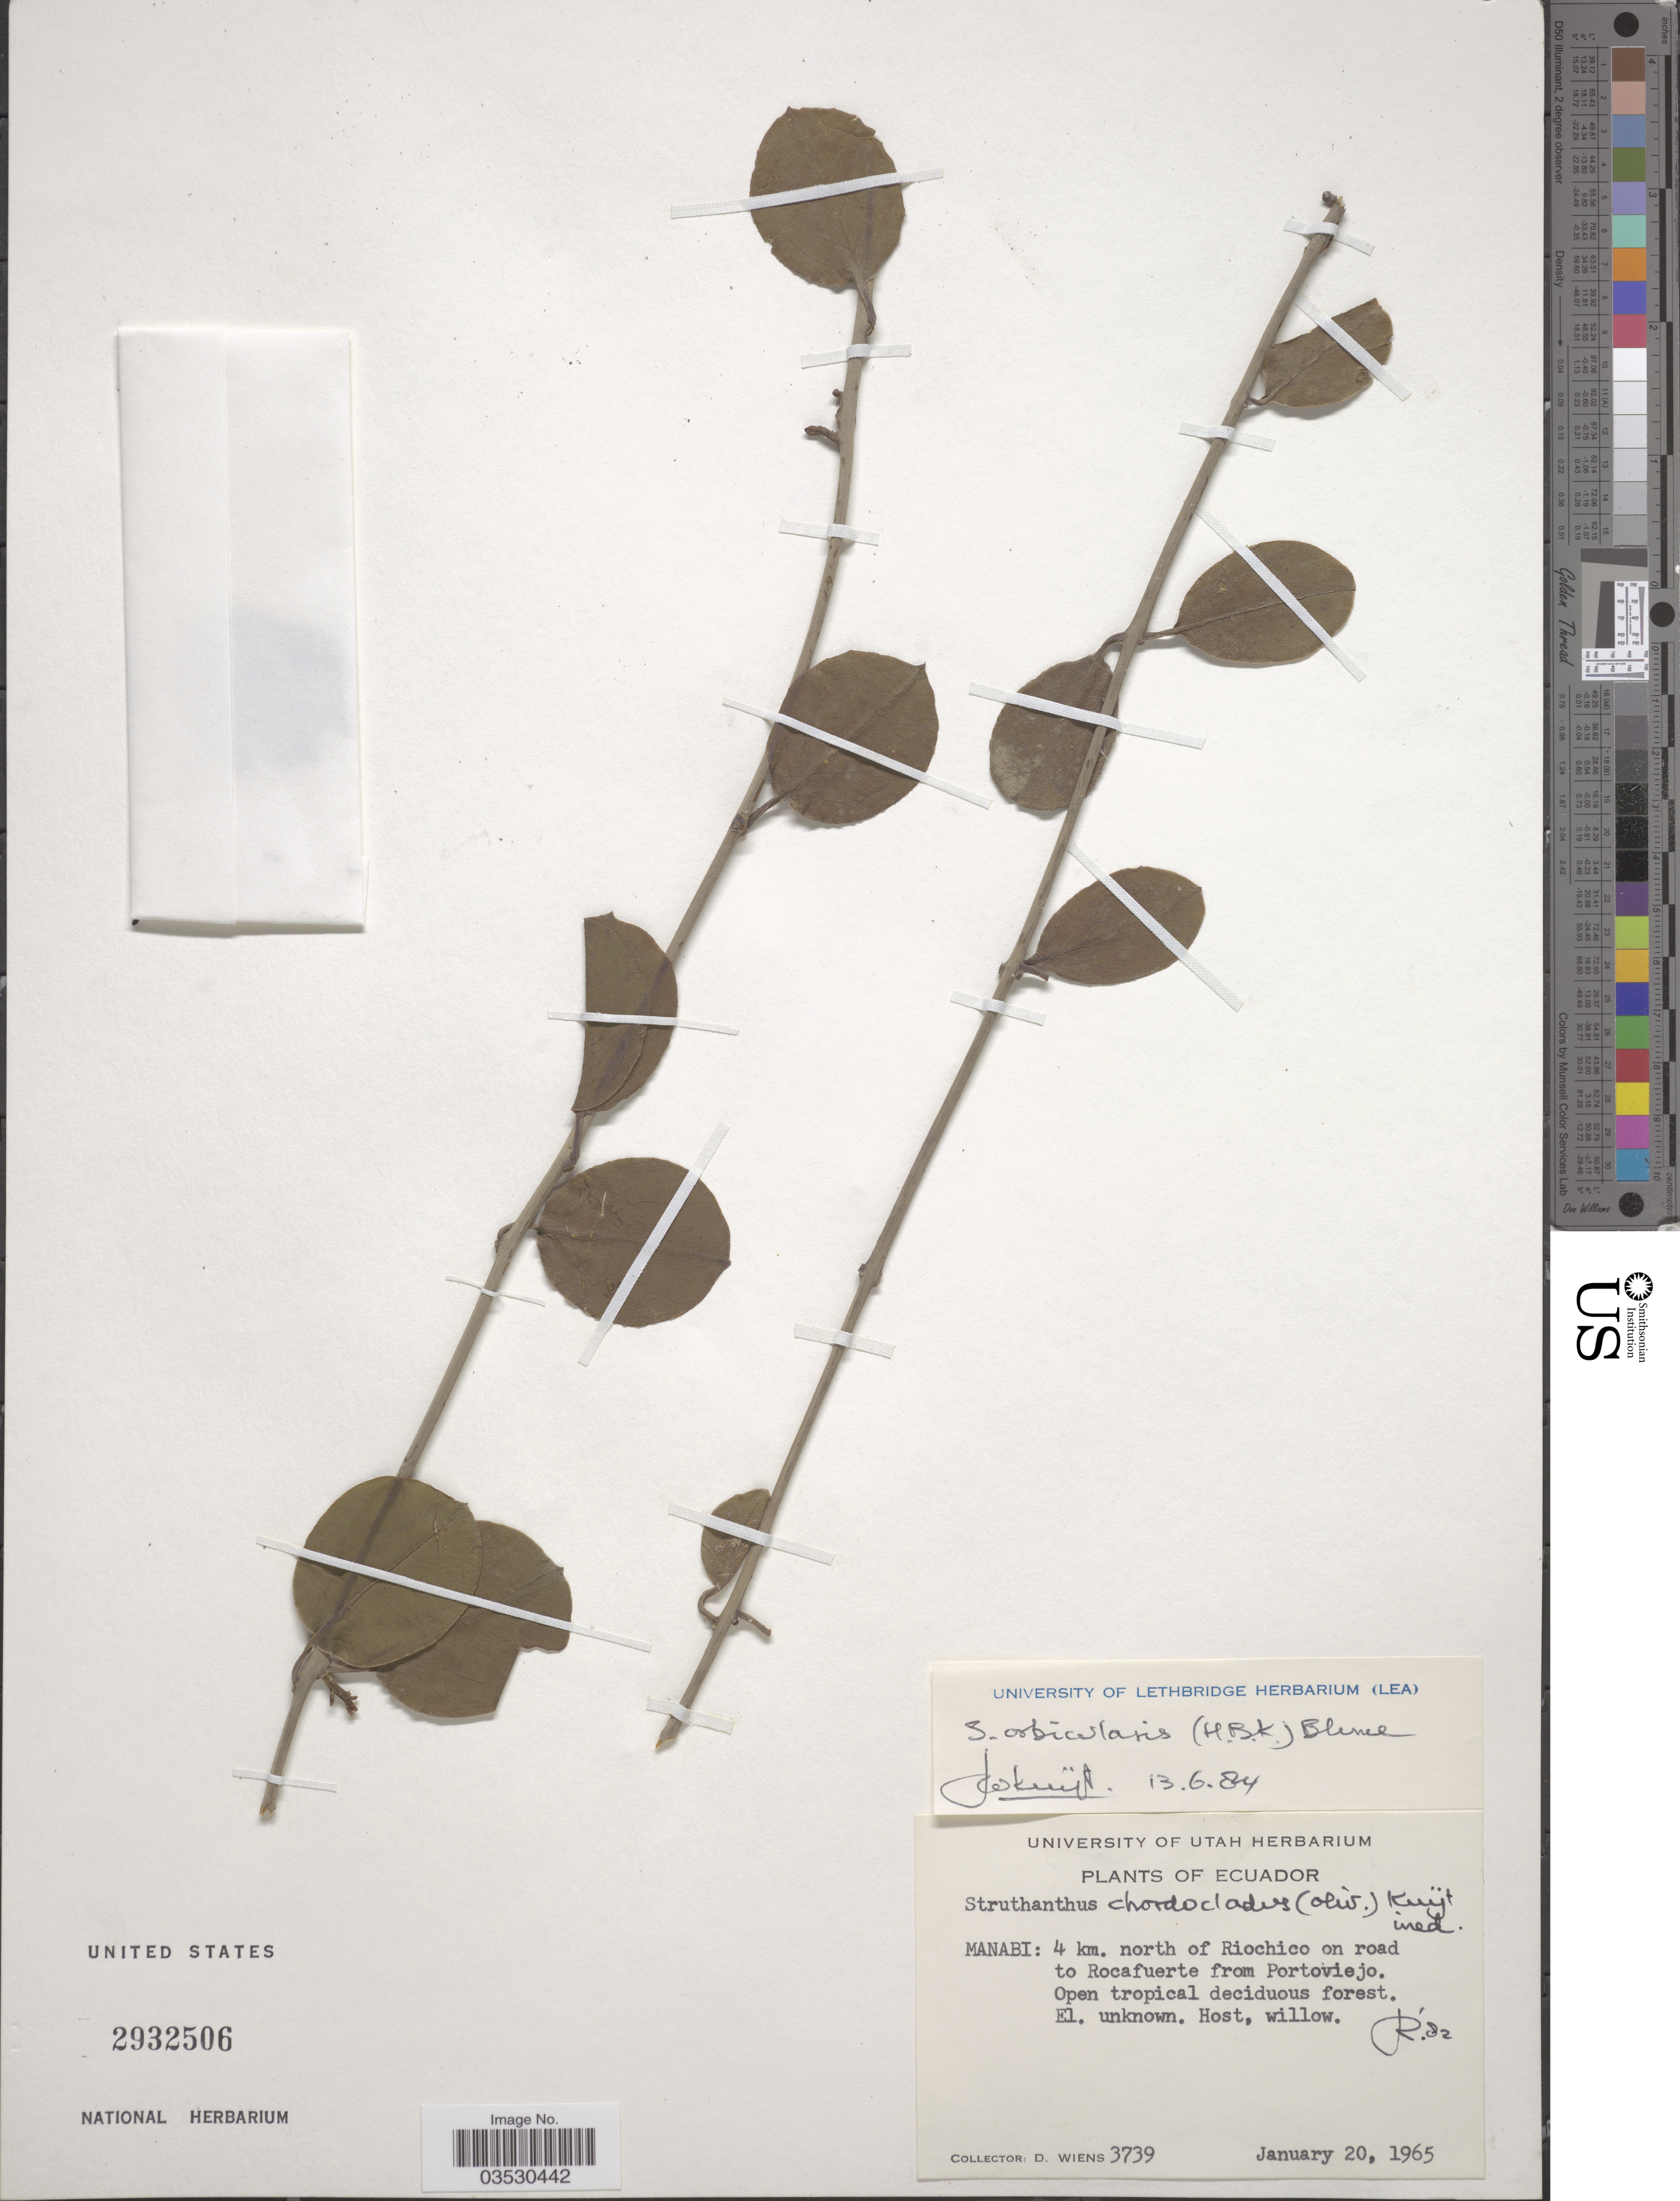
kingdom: Plantae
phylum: Tracheophyta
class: Magnoliopsida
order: Santalales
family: Loranthaceae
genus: Struthanthus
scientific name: Struthanthus orbicularis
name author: (Kunth) Blume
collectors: D. Wiens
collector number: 3739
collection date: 1965-01-20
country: Ecuador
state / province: Manabí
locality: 4 km. north of Riochico on road to Rocafuerte from Portoviejo.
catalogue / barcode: US 2932506